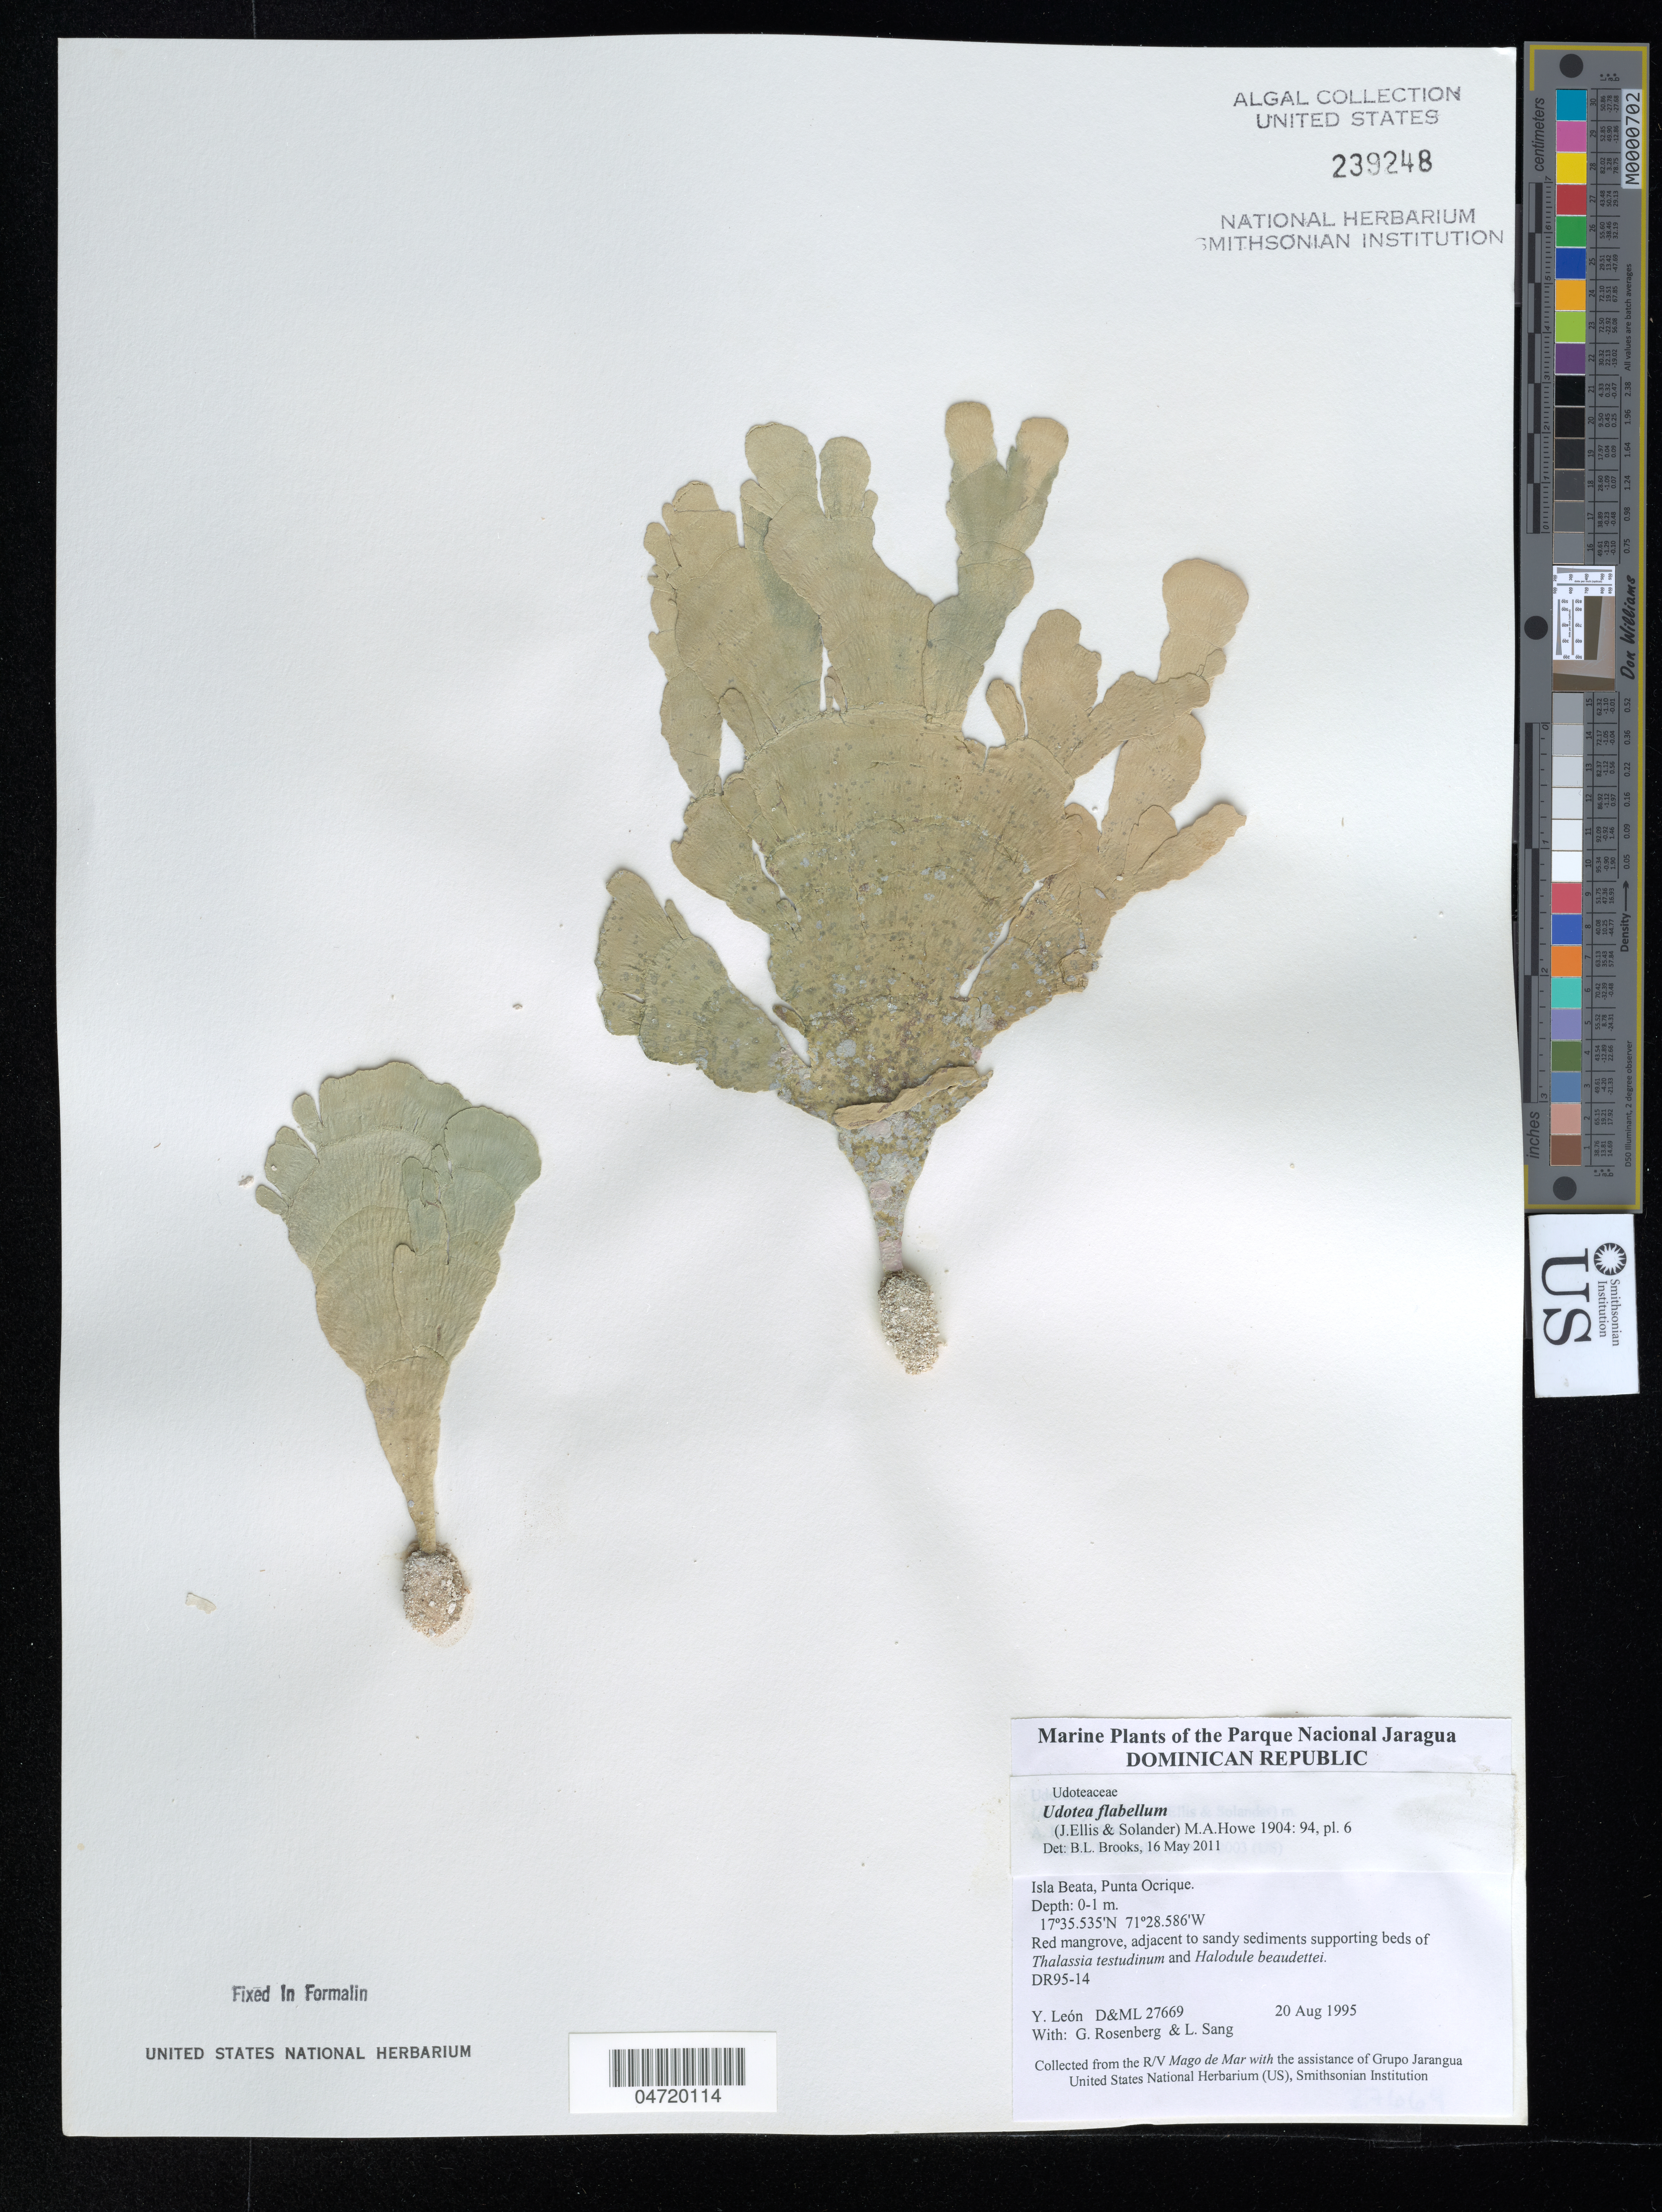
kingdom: Plantae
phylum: Chlorophyta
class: Ulvophyceae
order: Bryopsidales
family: Udoteaceae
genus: Udotea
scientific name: Udotea flabellum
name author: (J. Ellis & Sol.) M. Howe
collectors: Y. León, G. Rosenberg & L. Sang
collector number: D&ML 27669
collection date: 1995-08-20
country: Dominican Republic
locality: The Parque Nacional Jaragua. Isla Beata, Punta Ocrique.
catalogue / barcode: US 239248